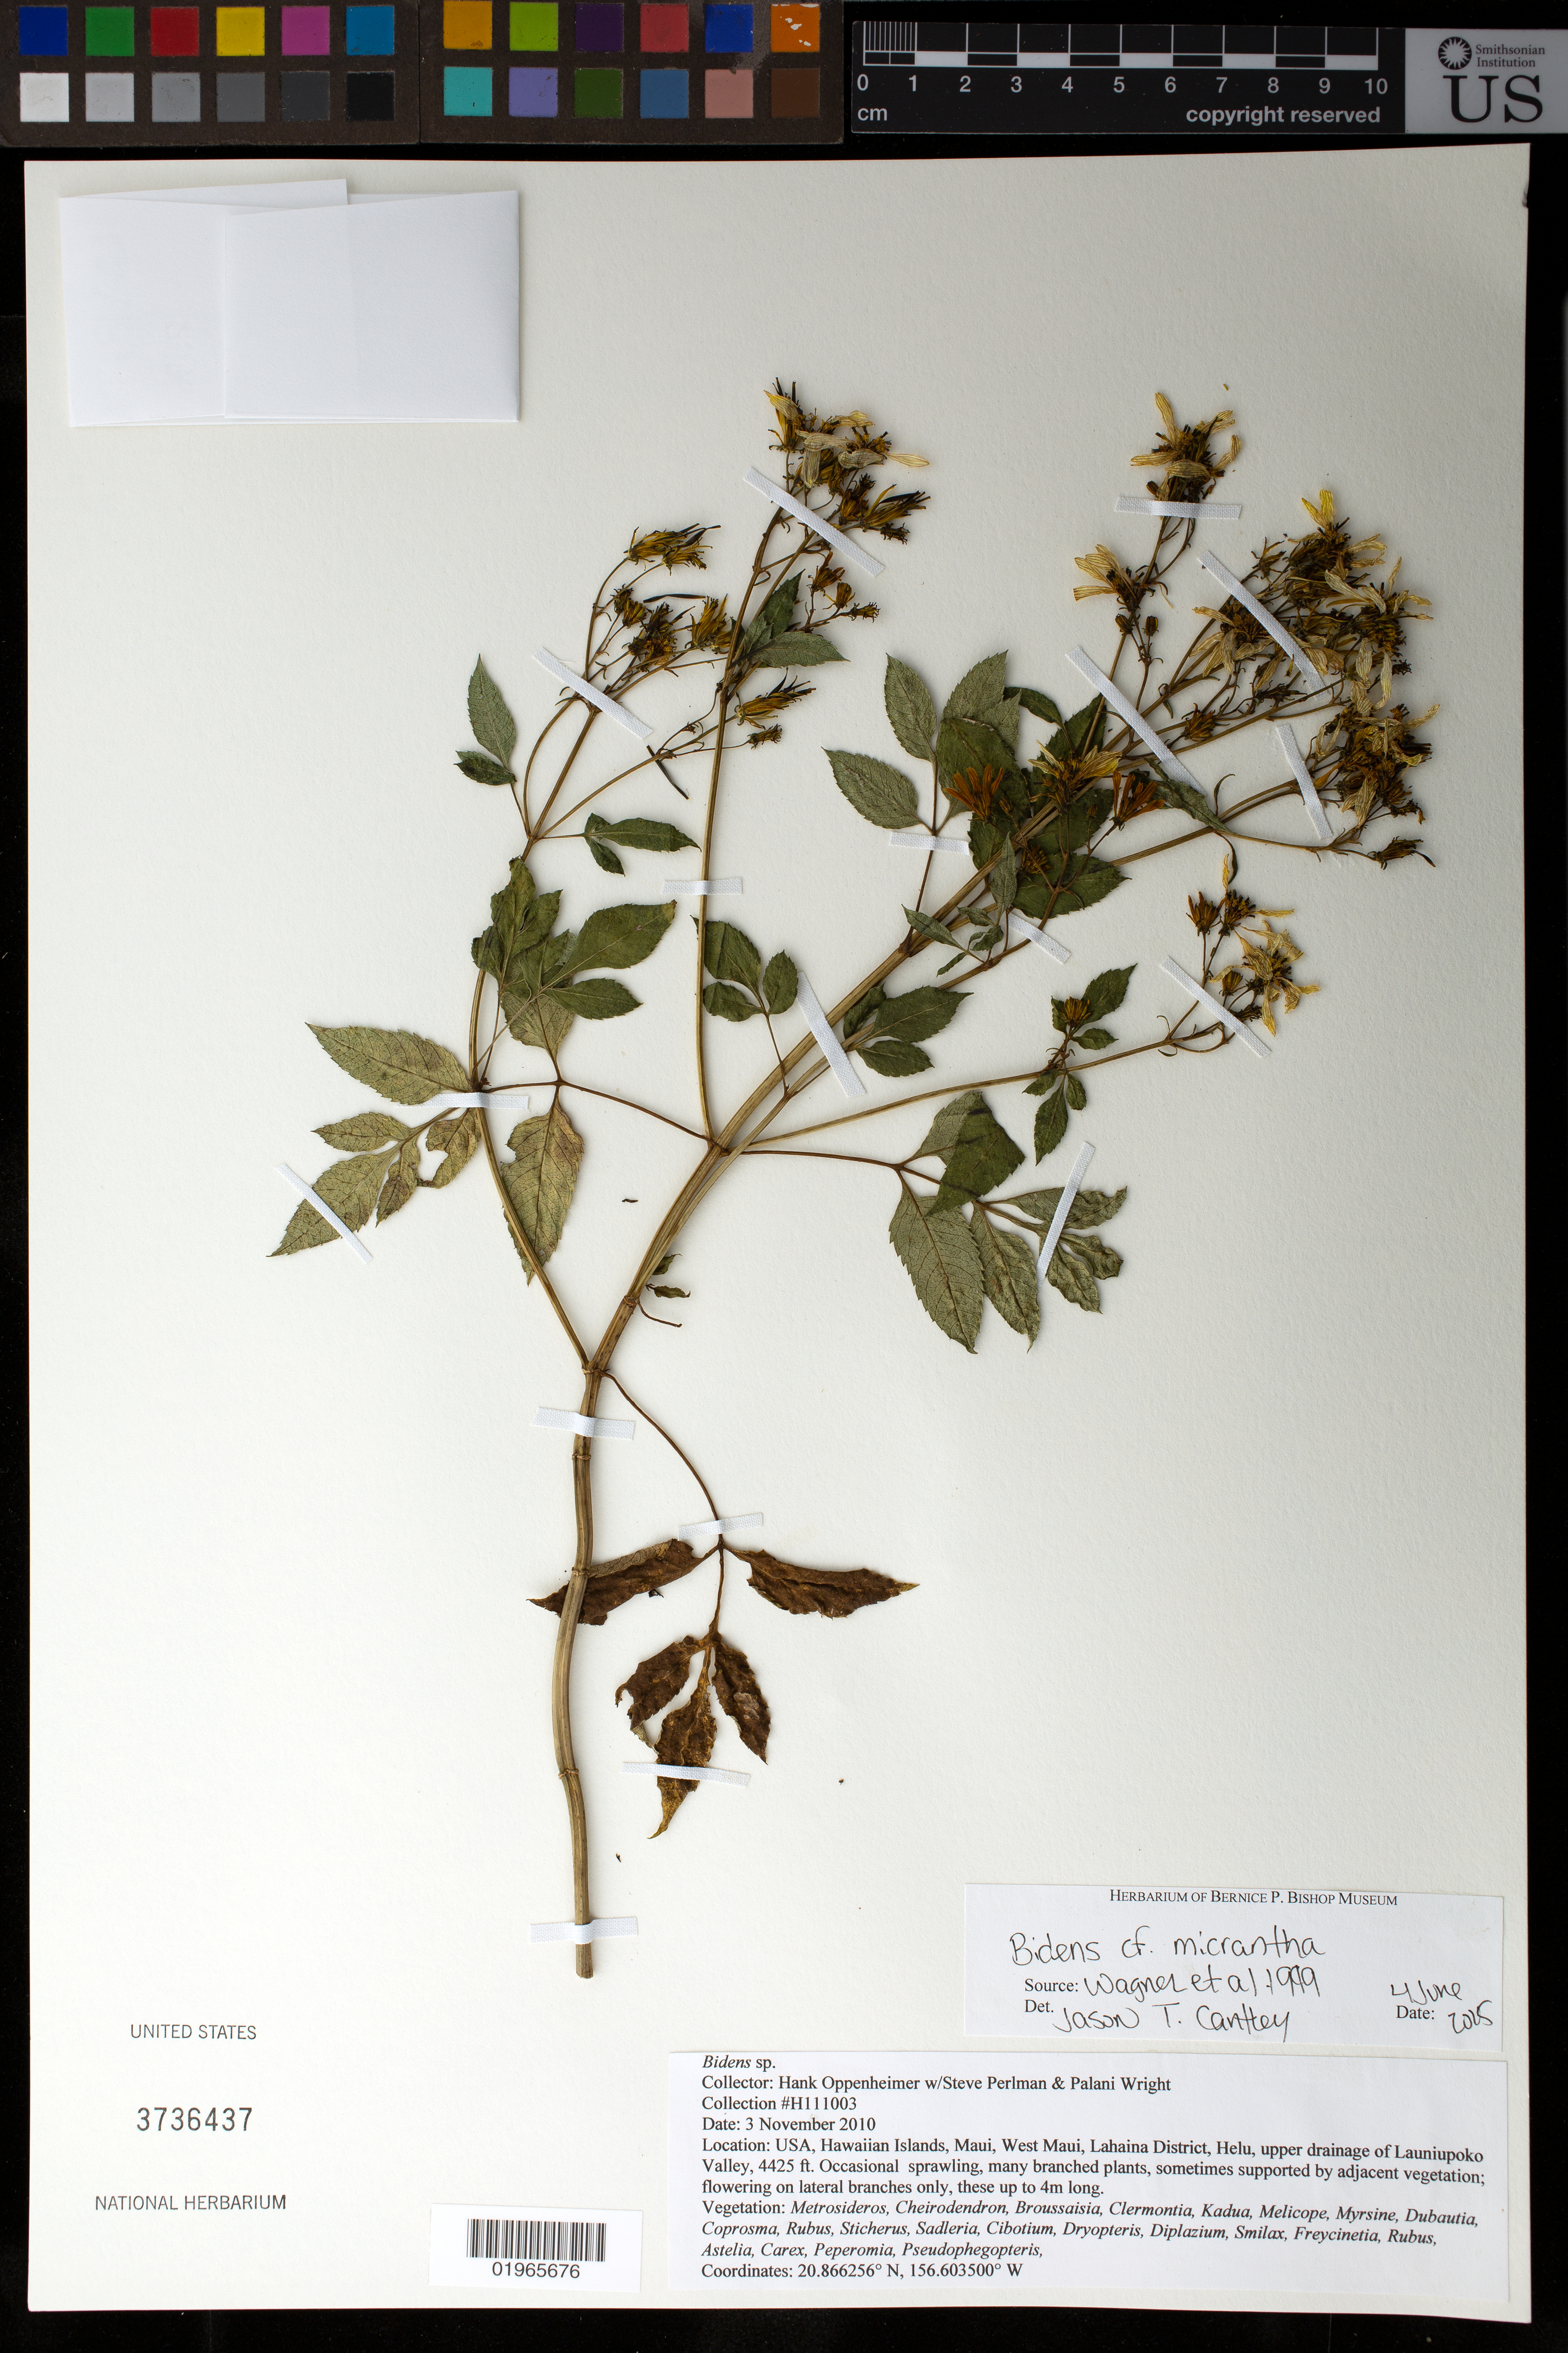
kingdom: Plantae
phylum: Tracheophyta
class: Magnoliopsida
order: Asterales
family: Asteraceae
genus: Bidens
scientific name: Bidens micrantha subsp. micrantha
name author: Gaudich. ex Cass.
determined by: Wagner, W. L., (BOT), Smithsonian Institution - National Museum of Natural History (UNITED STATES)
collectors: H. Oppenheimer, S. P. Perlman & P. Wright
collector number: H111003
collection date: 2010-11-03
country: United States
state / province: Hawaii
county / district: Maui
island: Maui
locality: West Maui, Lahaina District, Helu, upper drainage of Launiupoko Valley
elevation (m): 1349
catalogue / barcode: US 3736437